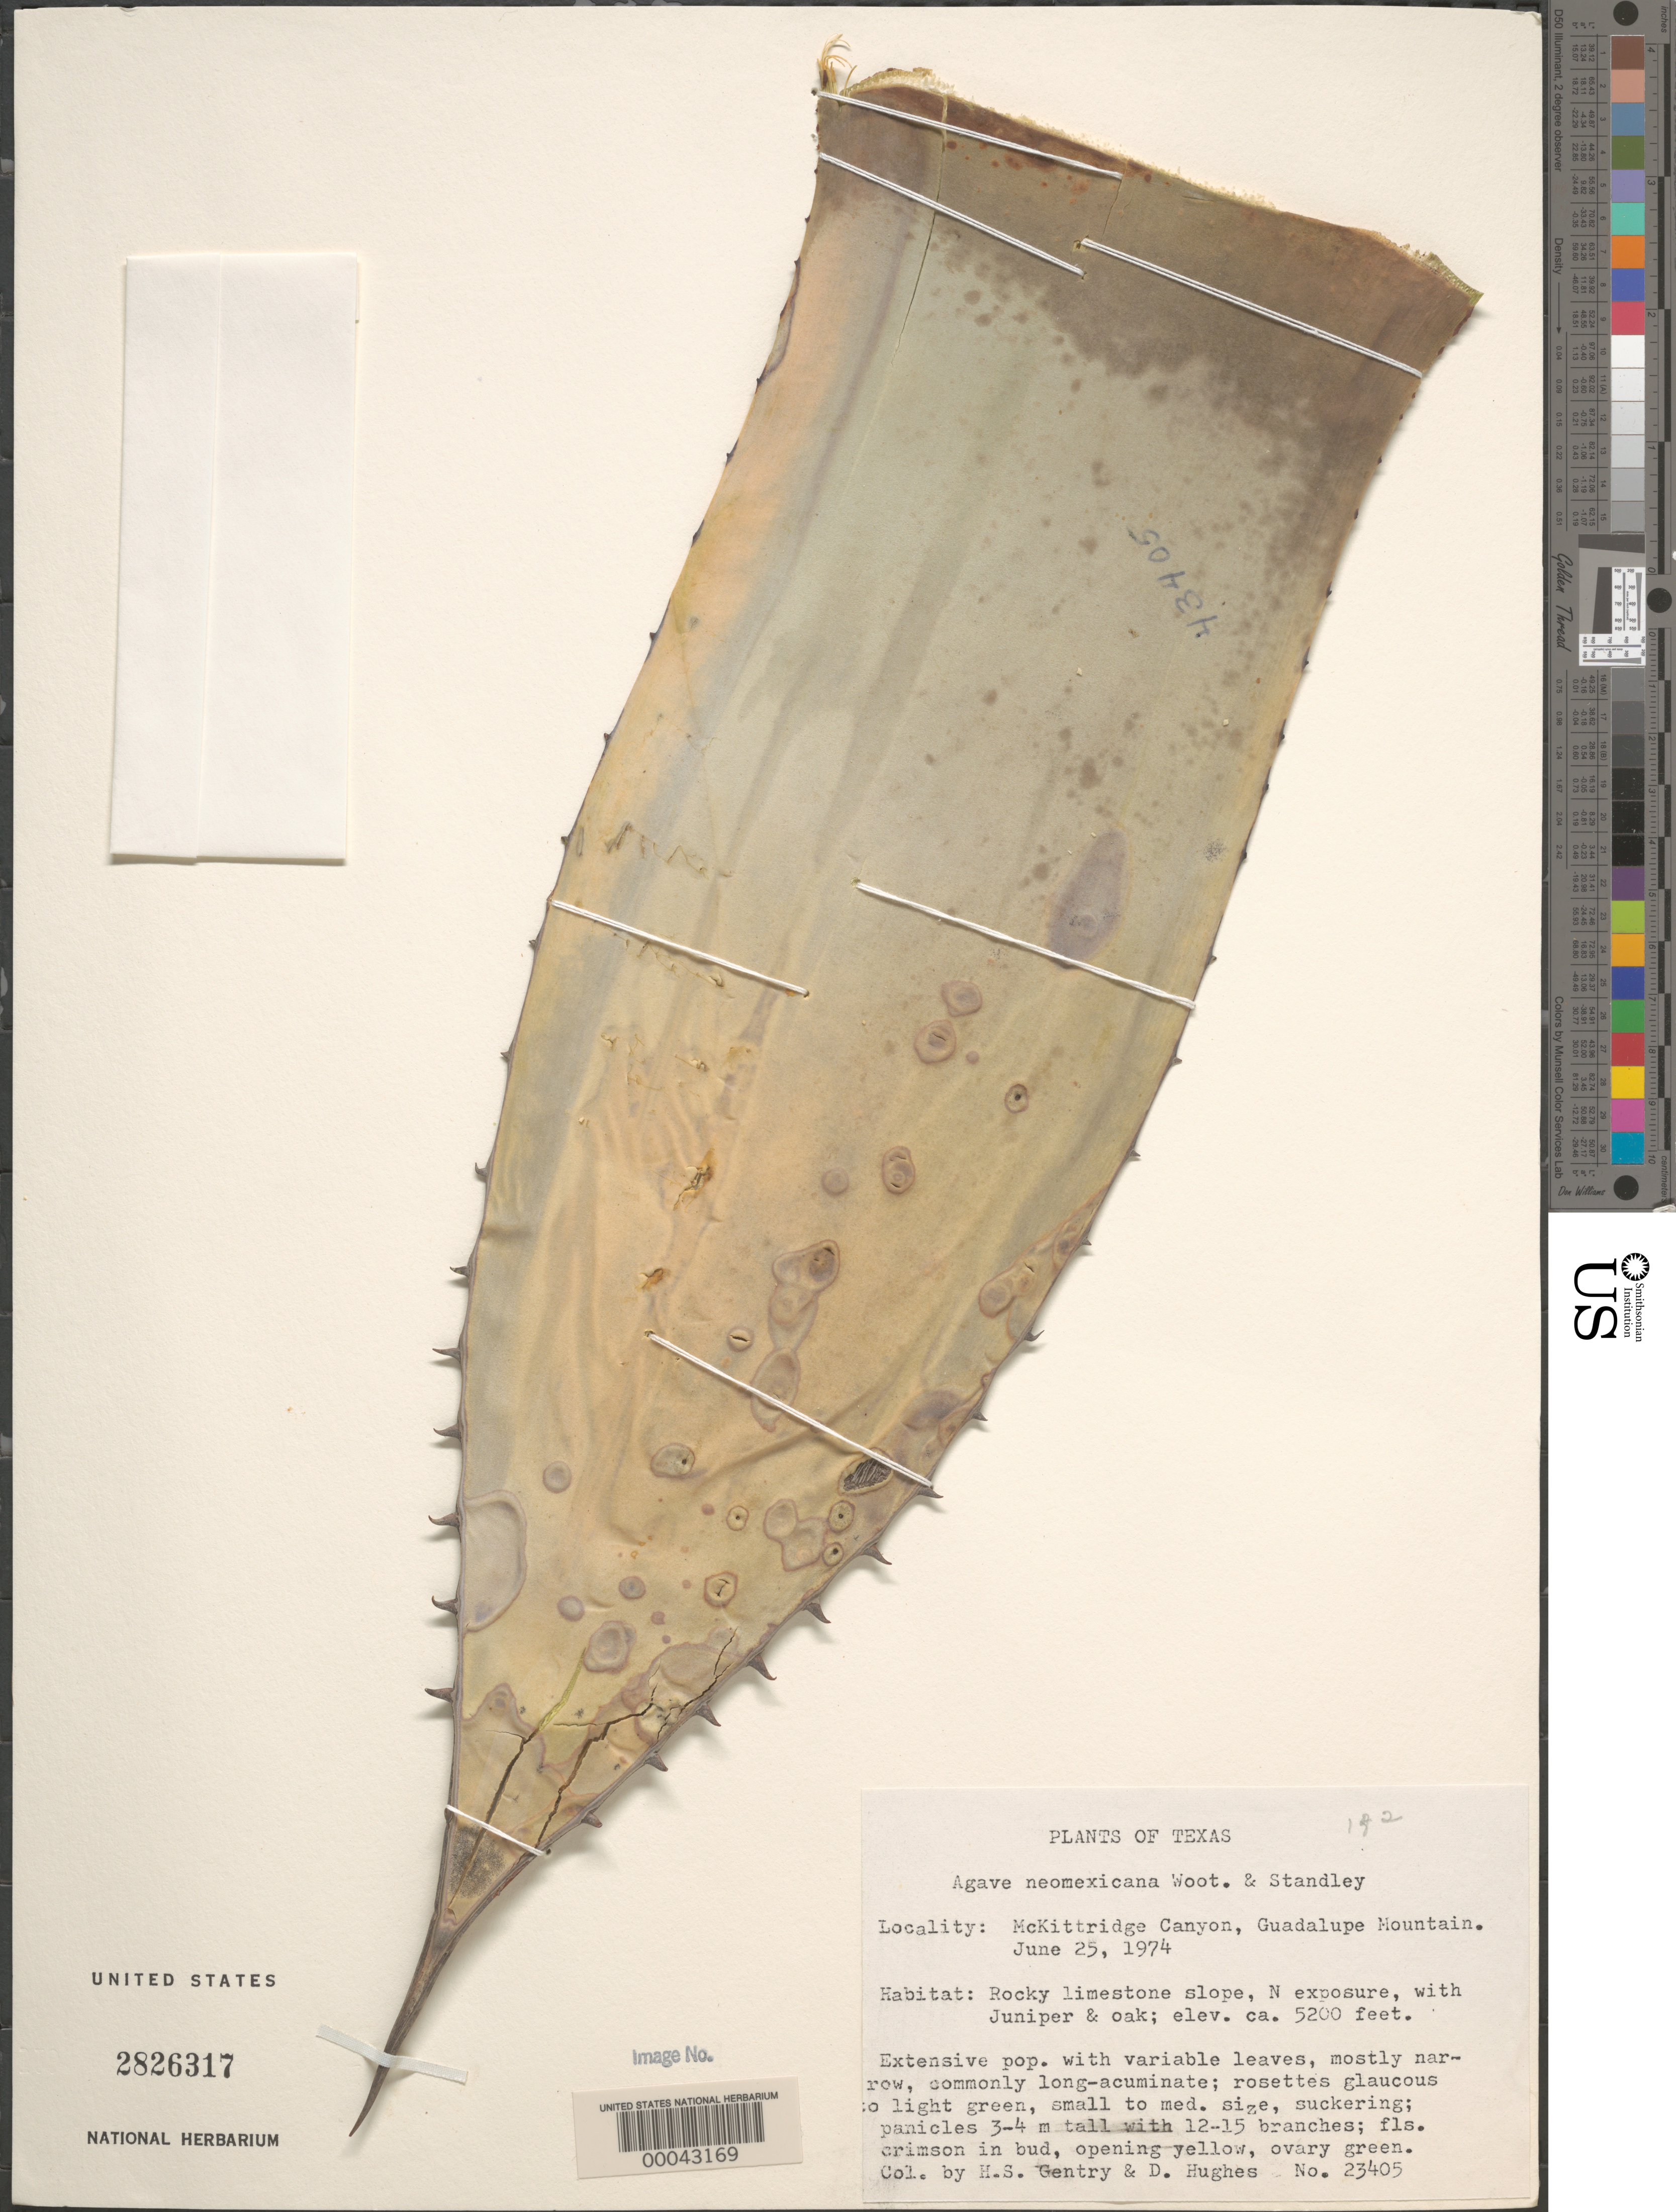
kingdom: Plantae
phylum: Tracheophyta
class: Liliopsida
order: Asparagales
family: Asparagaceae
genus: Agave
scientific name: Agave neomexicana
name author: Wooton & Standl.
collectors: H. S. Gentry & D. Hughes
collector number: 23405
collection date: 1974-06-25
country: United States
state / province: Texas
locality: McKittridge Canyon, Guadalupe Mountain.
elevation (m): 1585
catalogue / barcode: US 2826317